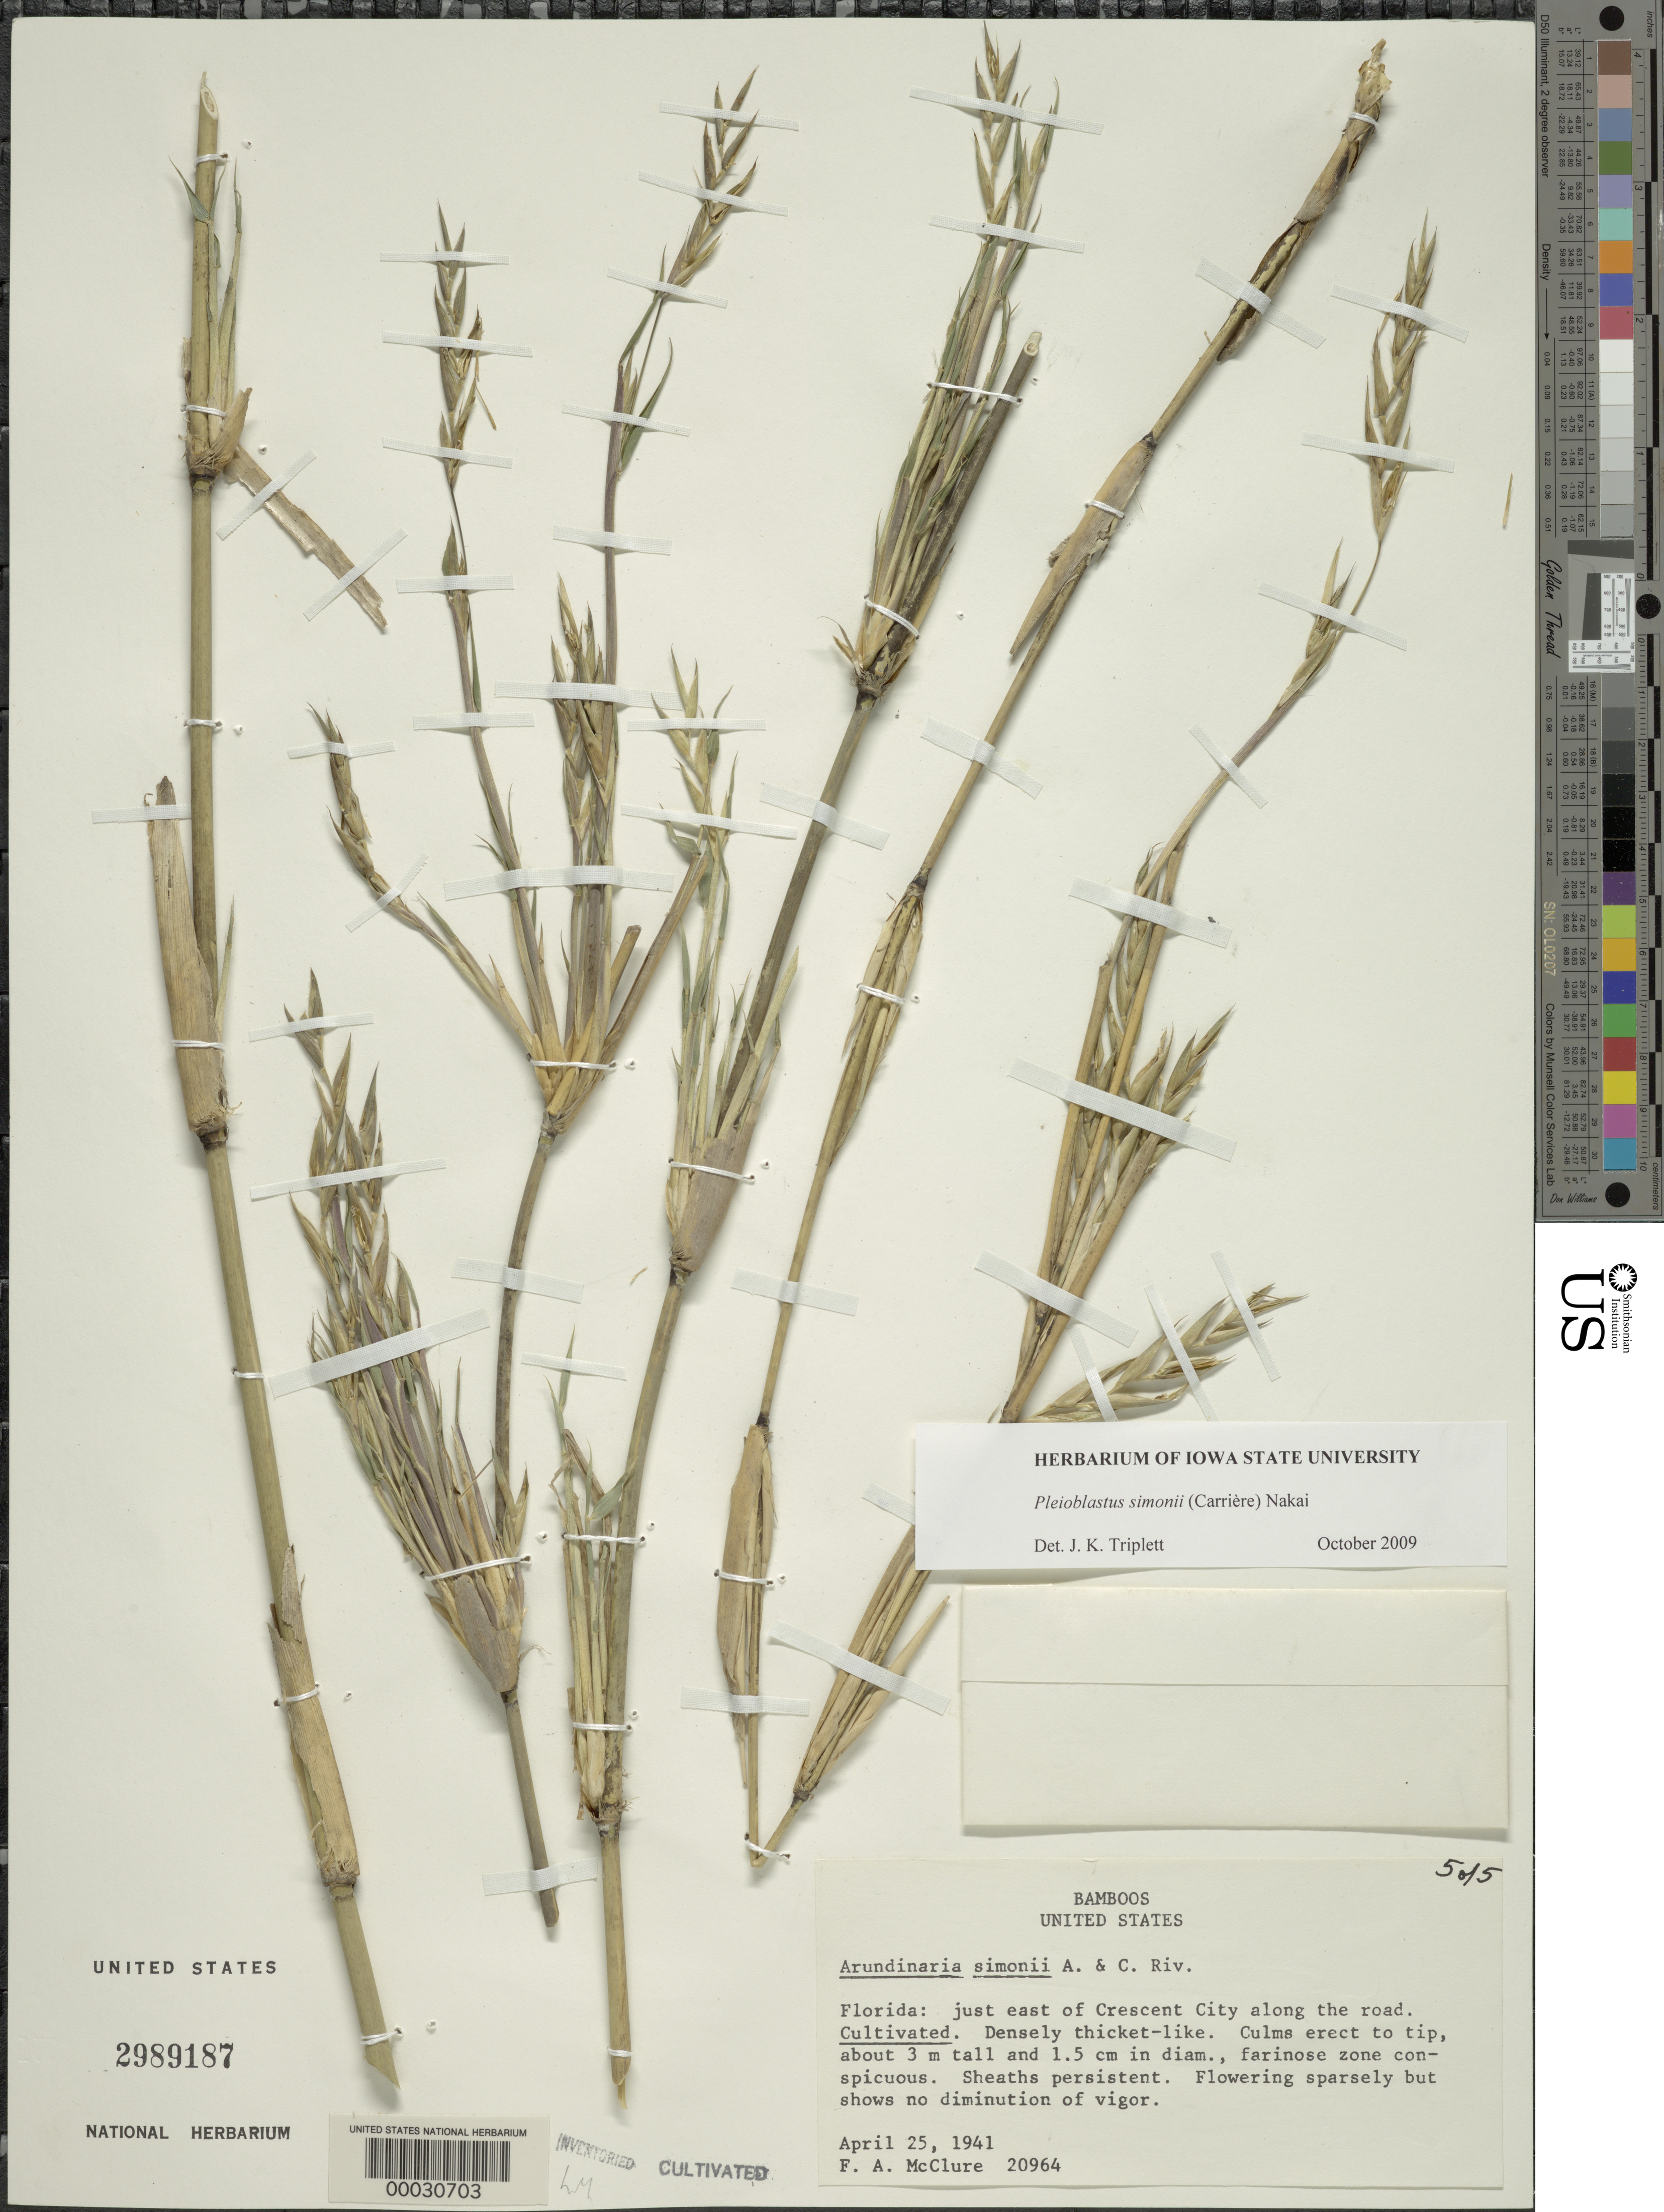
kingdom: Plantae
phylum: Tracheophyta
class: Liliopsida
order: Poales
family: Poaceae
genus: Pleioblastus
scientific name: Pleioblastus simonii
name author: (Carrière) Nakai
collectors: F. A. McClure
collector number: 20964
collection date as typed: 25 Apr 1941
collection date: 1941-04-25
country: United States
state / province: Florida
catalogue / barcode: US 2989187